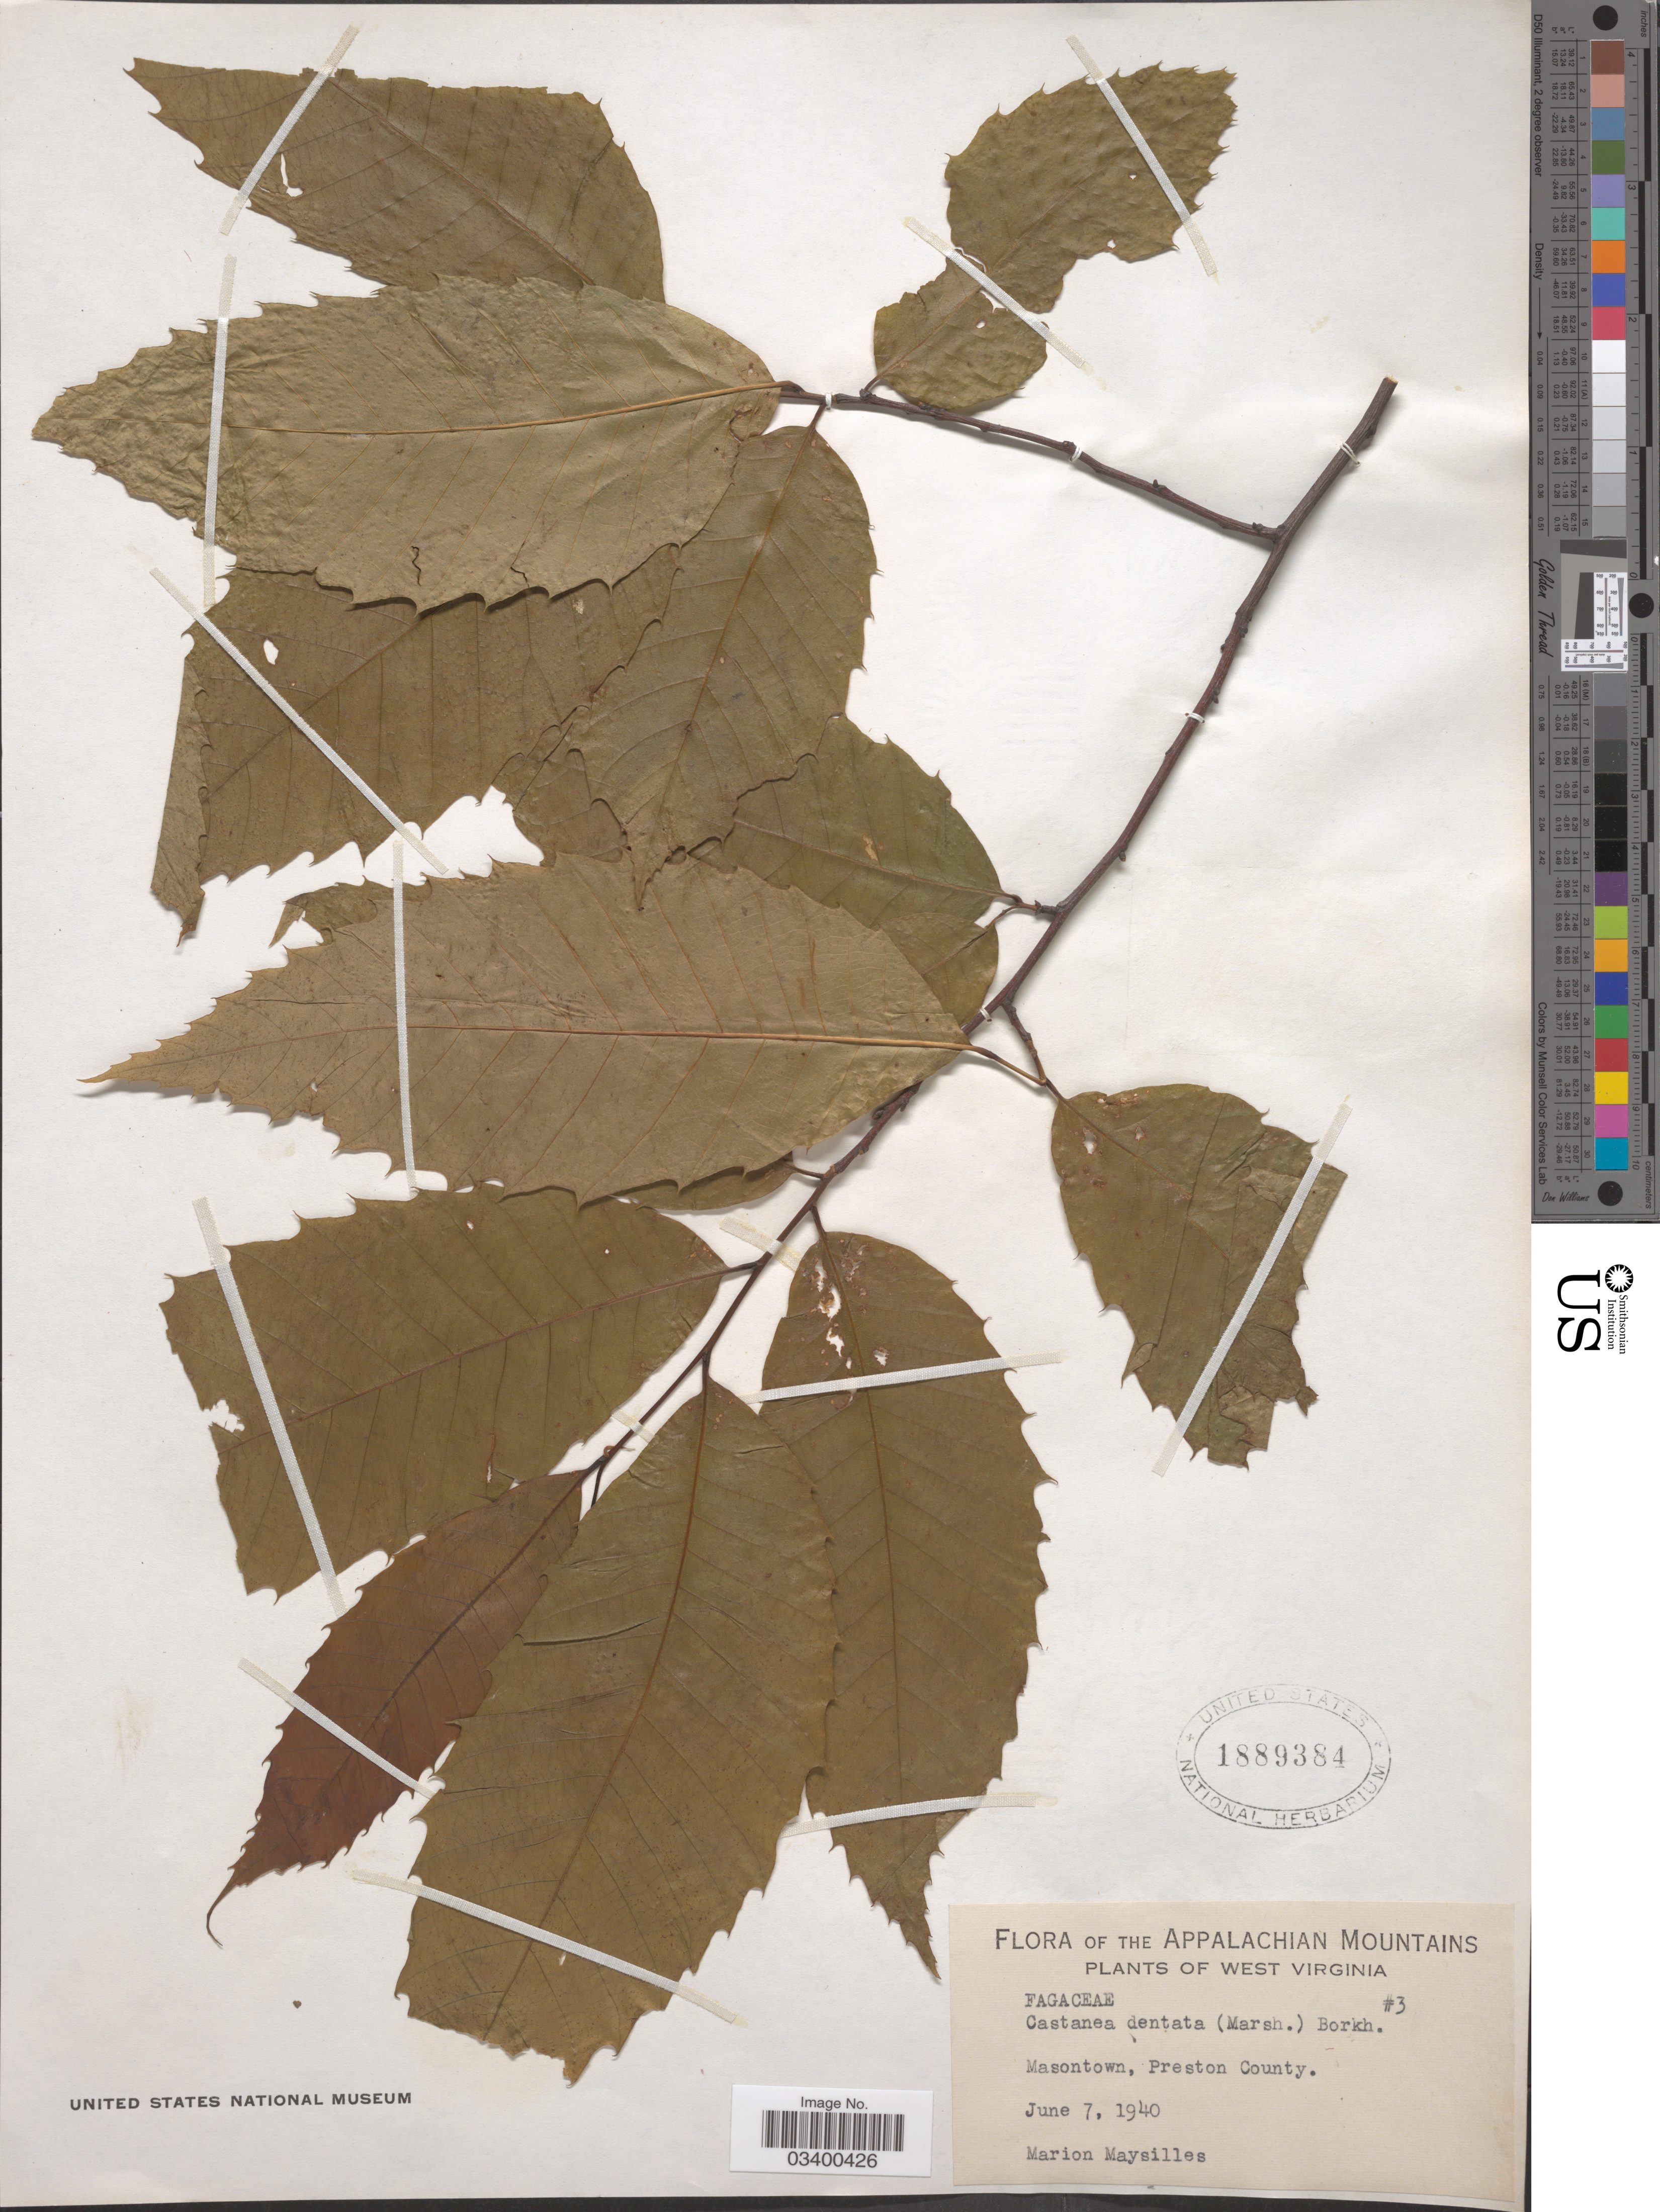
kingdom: Plantae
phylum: Tracheophyta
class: Magnoliopsida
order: Fagales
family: Fagaceae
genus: Castanea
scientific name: Castanea dentata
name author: (Marshall) Borkh.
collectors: M. Maysilles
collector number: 3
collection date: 1940-06-07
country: United States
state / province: West Virginia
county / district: Preston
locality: Masontown, Preston County.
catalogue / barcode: US 1889384